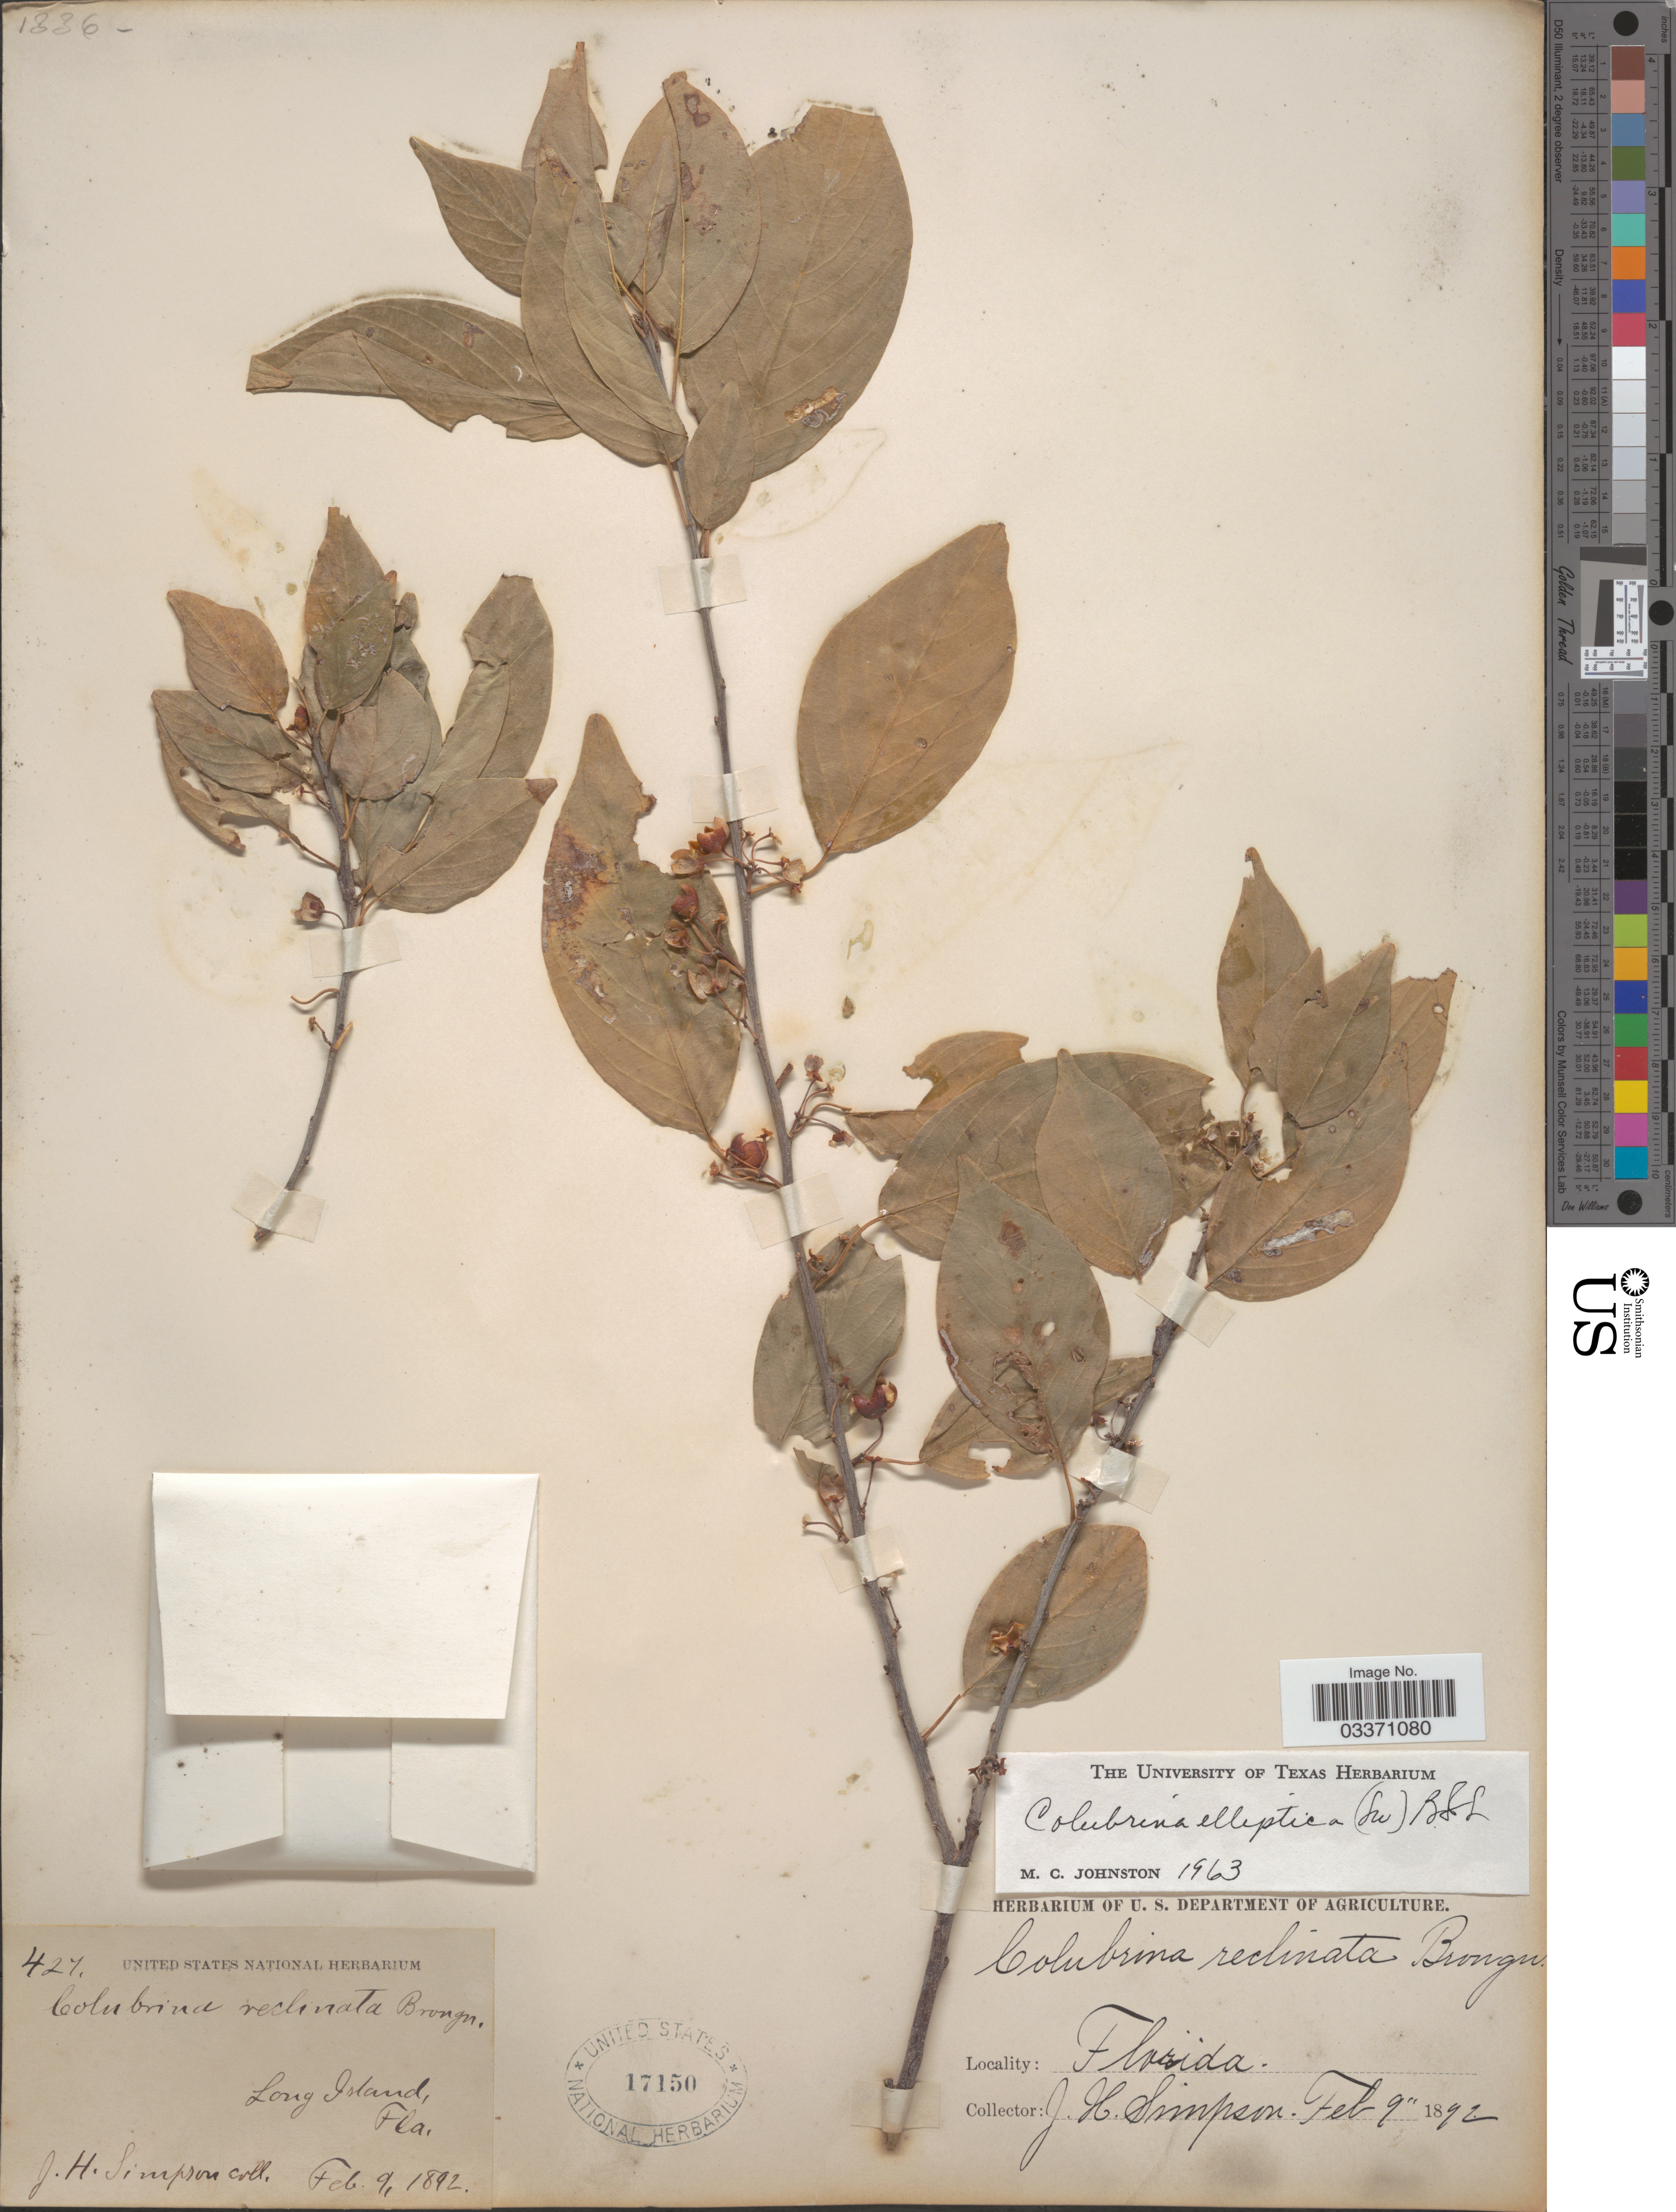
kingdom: Plantae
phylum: Tracheophyta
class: Magnoliopsida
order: Rosales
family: Rhamnaceae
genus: Colubrina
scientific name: Colubrina elliptica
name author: (Sw.) Brizicky & W.L. Stern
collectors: J. H. Simpson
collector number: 427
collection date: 1892-02-09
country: United States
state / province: Florida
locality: Long Island.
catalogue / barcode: US 17150